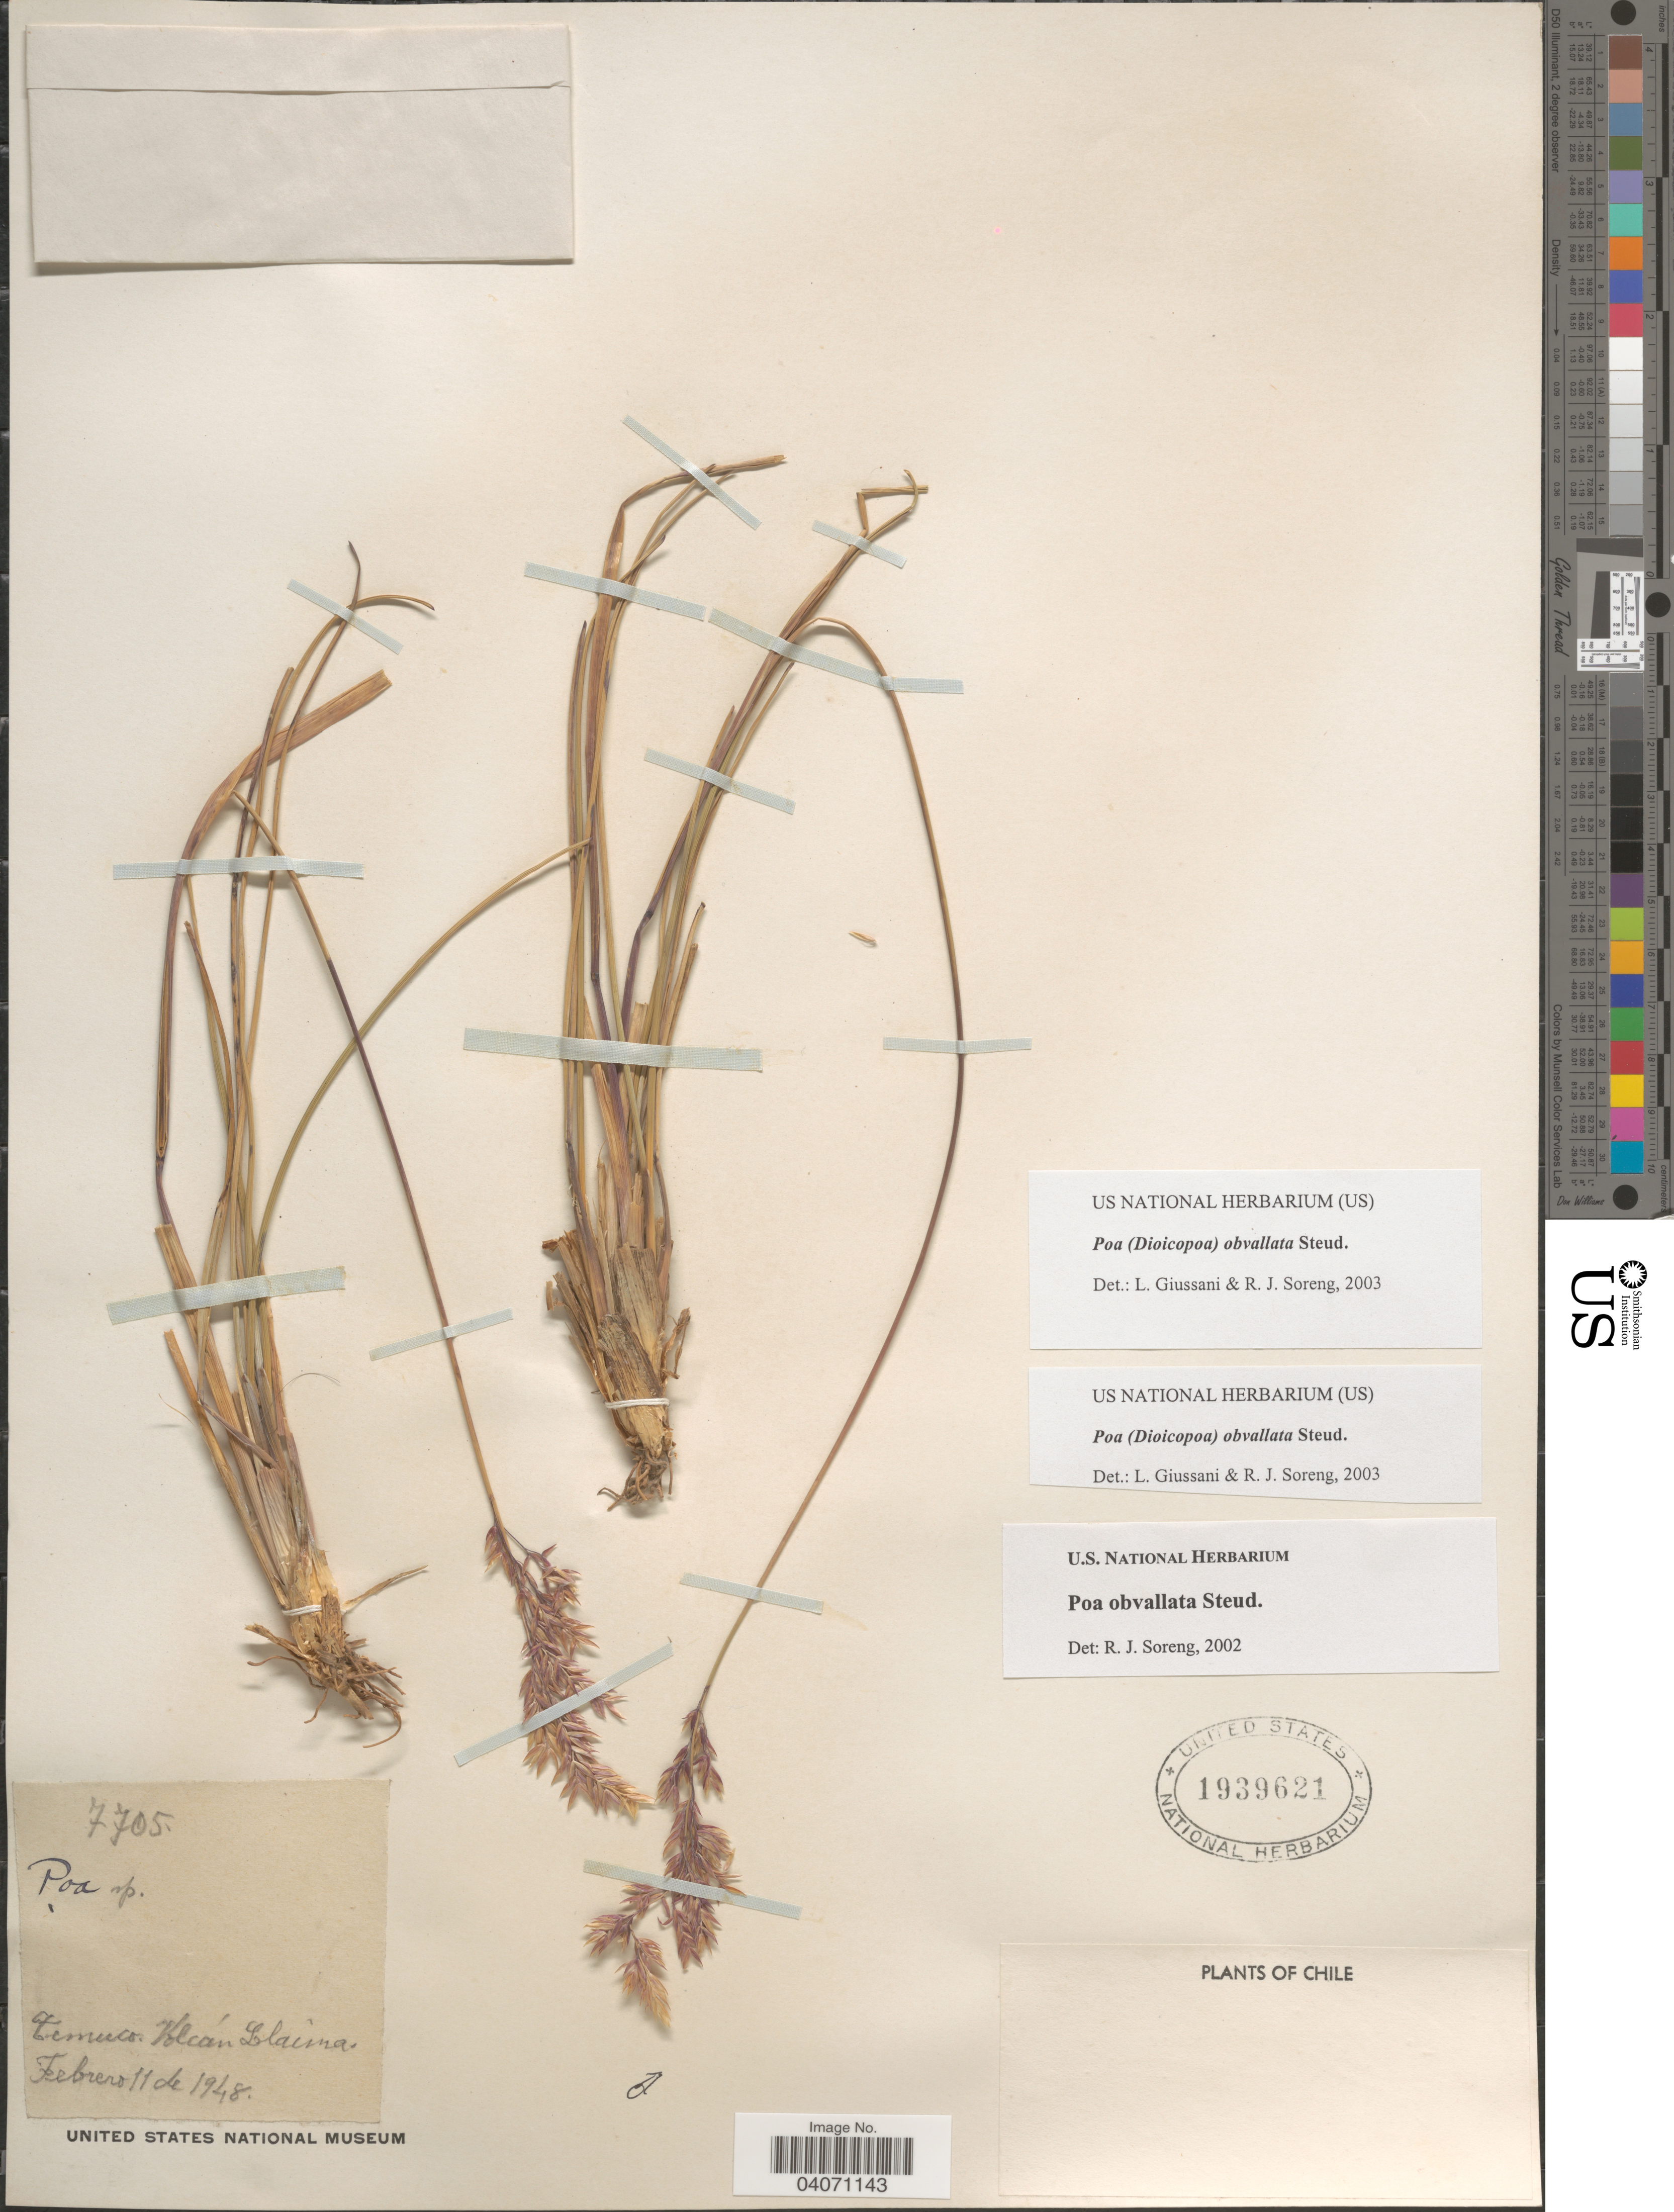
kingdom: Plantae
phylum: Tracheophyta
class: Liliopsida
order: Poales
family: Poaceae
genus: Poa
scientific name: Poa obvallata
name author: Steud.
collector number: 7705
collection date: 1948-02-11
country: Chile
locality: Temuco. Volcán Llaima.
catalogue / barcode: US 1939621